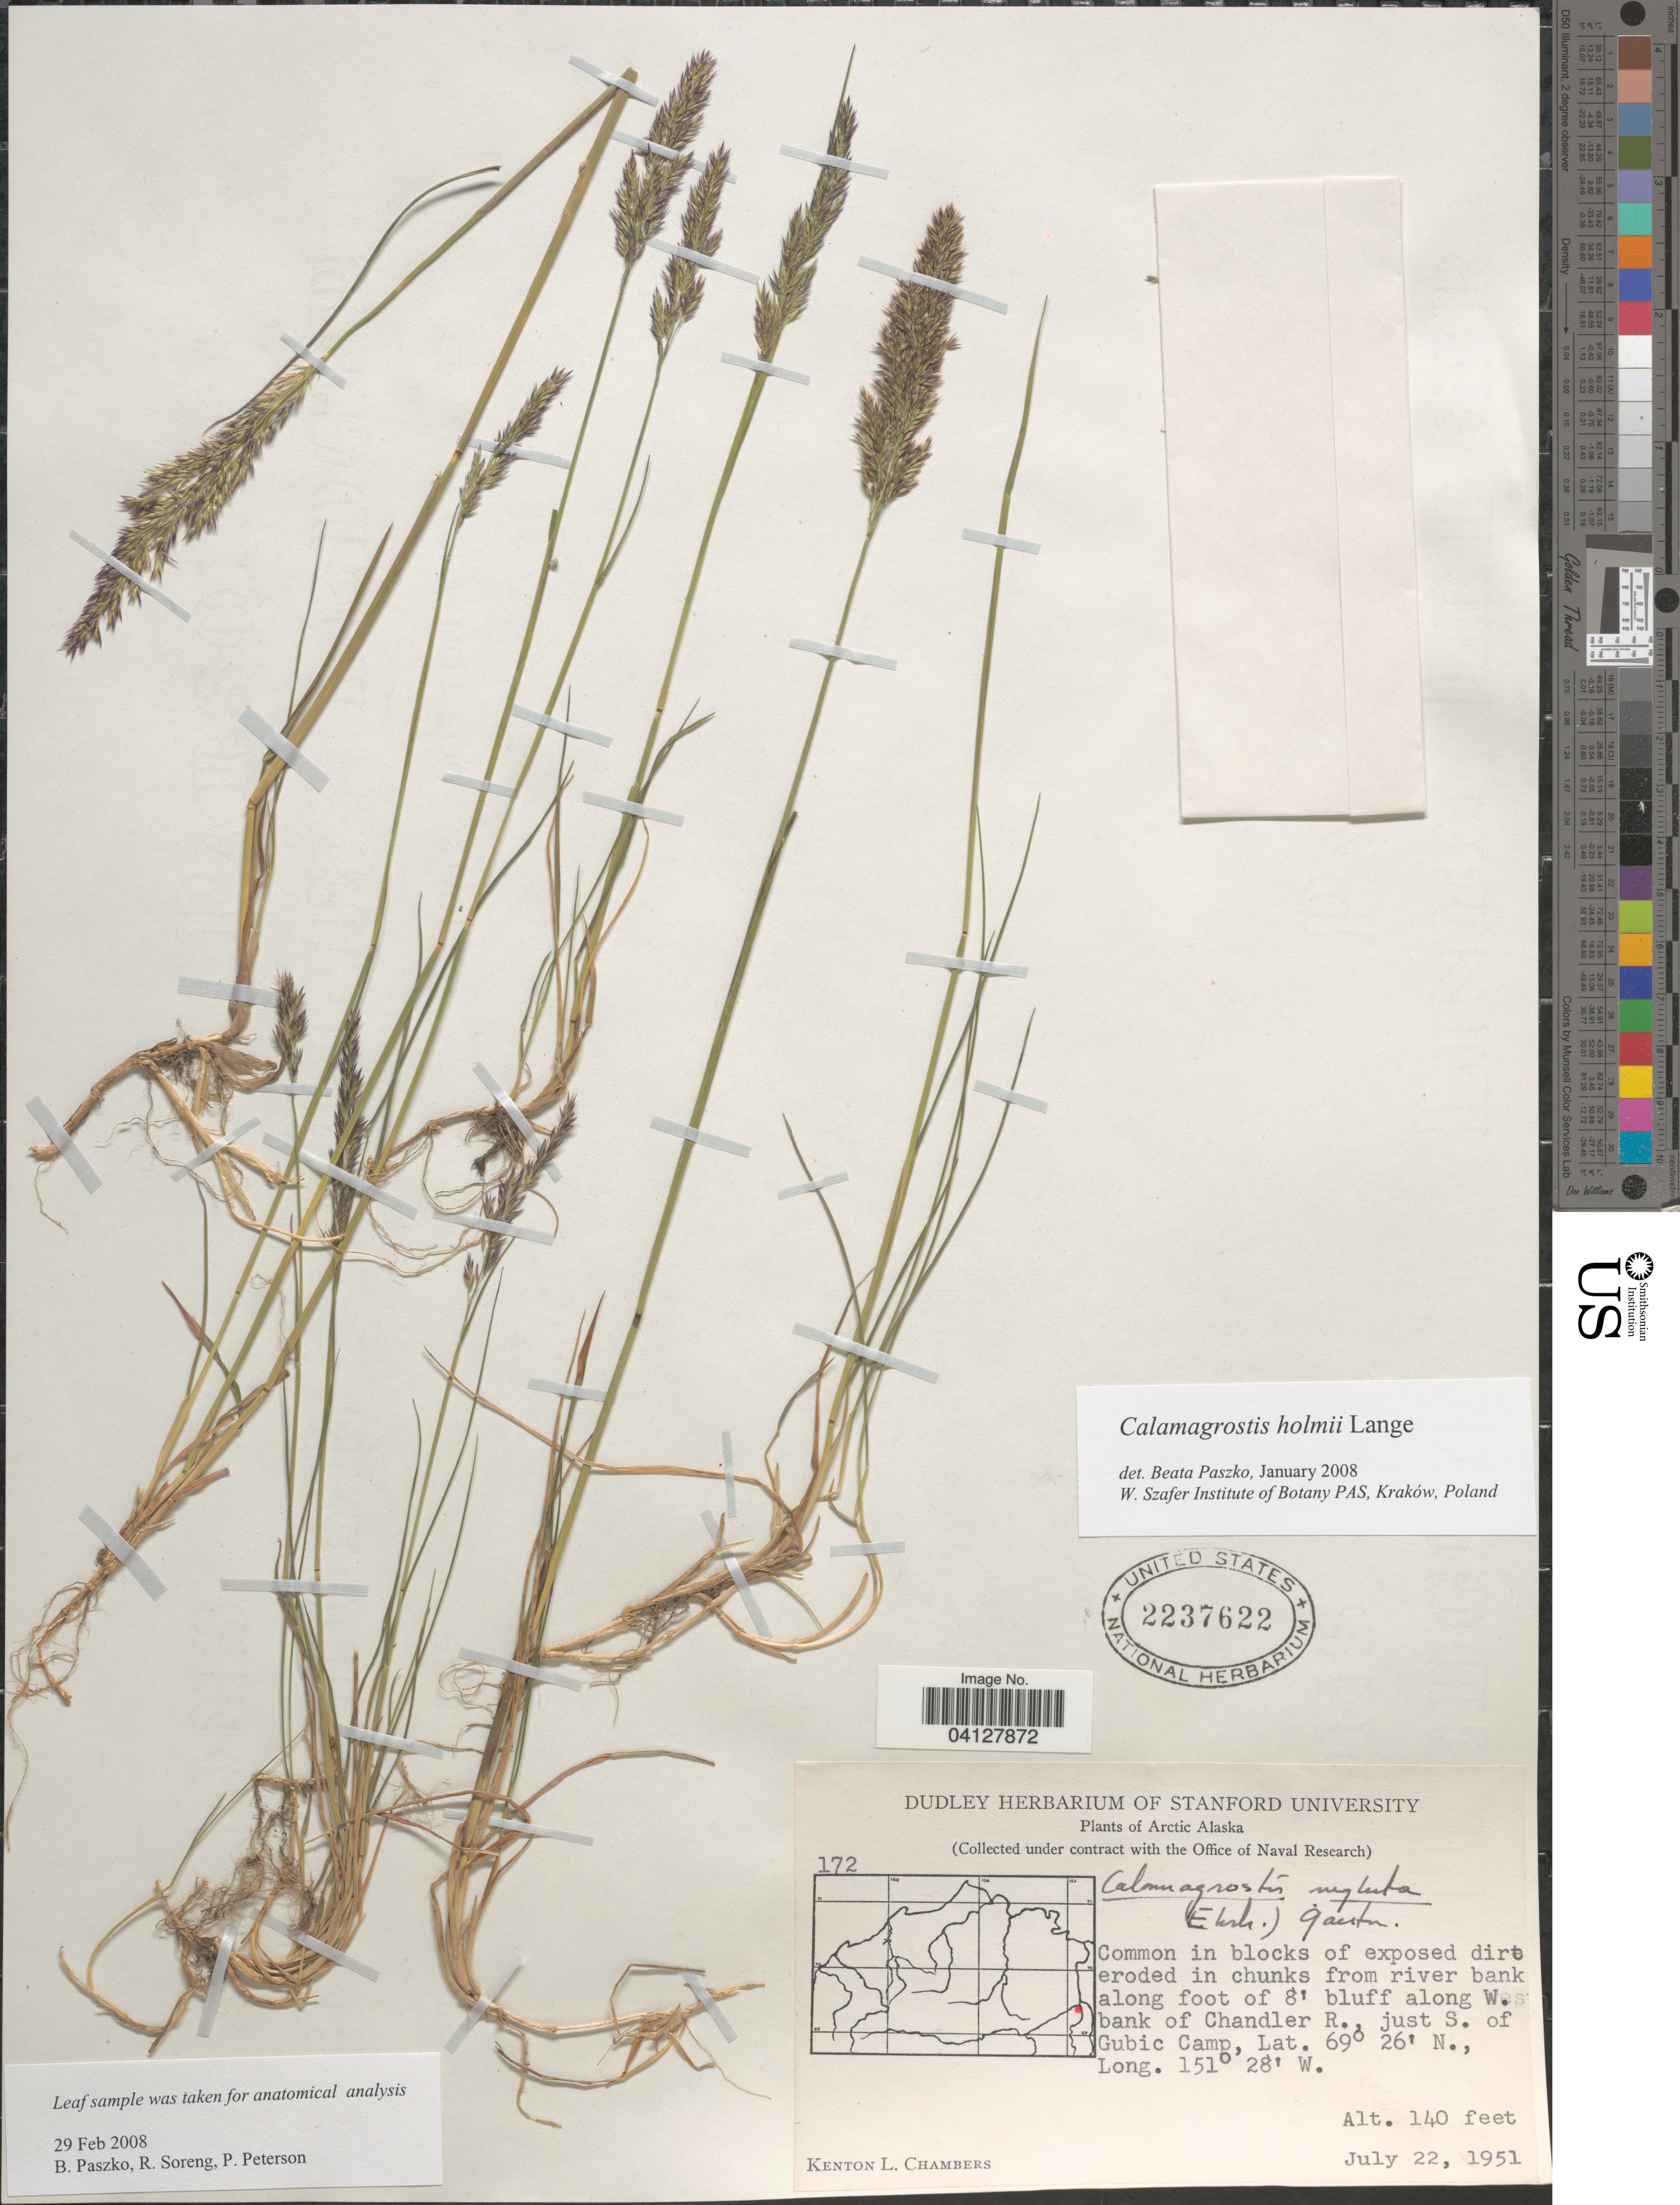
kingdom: Plantae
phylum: Tracheophyta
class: Liliopsida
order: Poales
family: Poaceae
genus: Calamagrostis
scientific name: Calamagrostis holmii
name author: A.E. Lange in Holm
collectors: K. L. Chambers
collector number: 172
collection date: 1951-07-22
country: United States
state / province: Alaska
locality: Arctic Alaska. From river bank along foot of Chandler R., just S. of Gubic Camp.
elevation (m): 43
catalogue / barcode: US 2237622